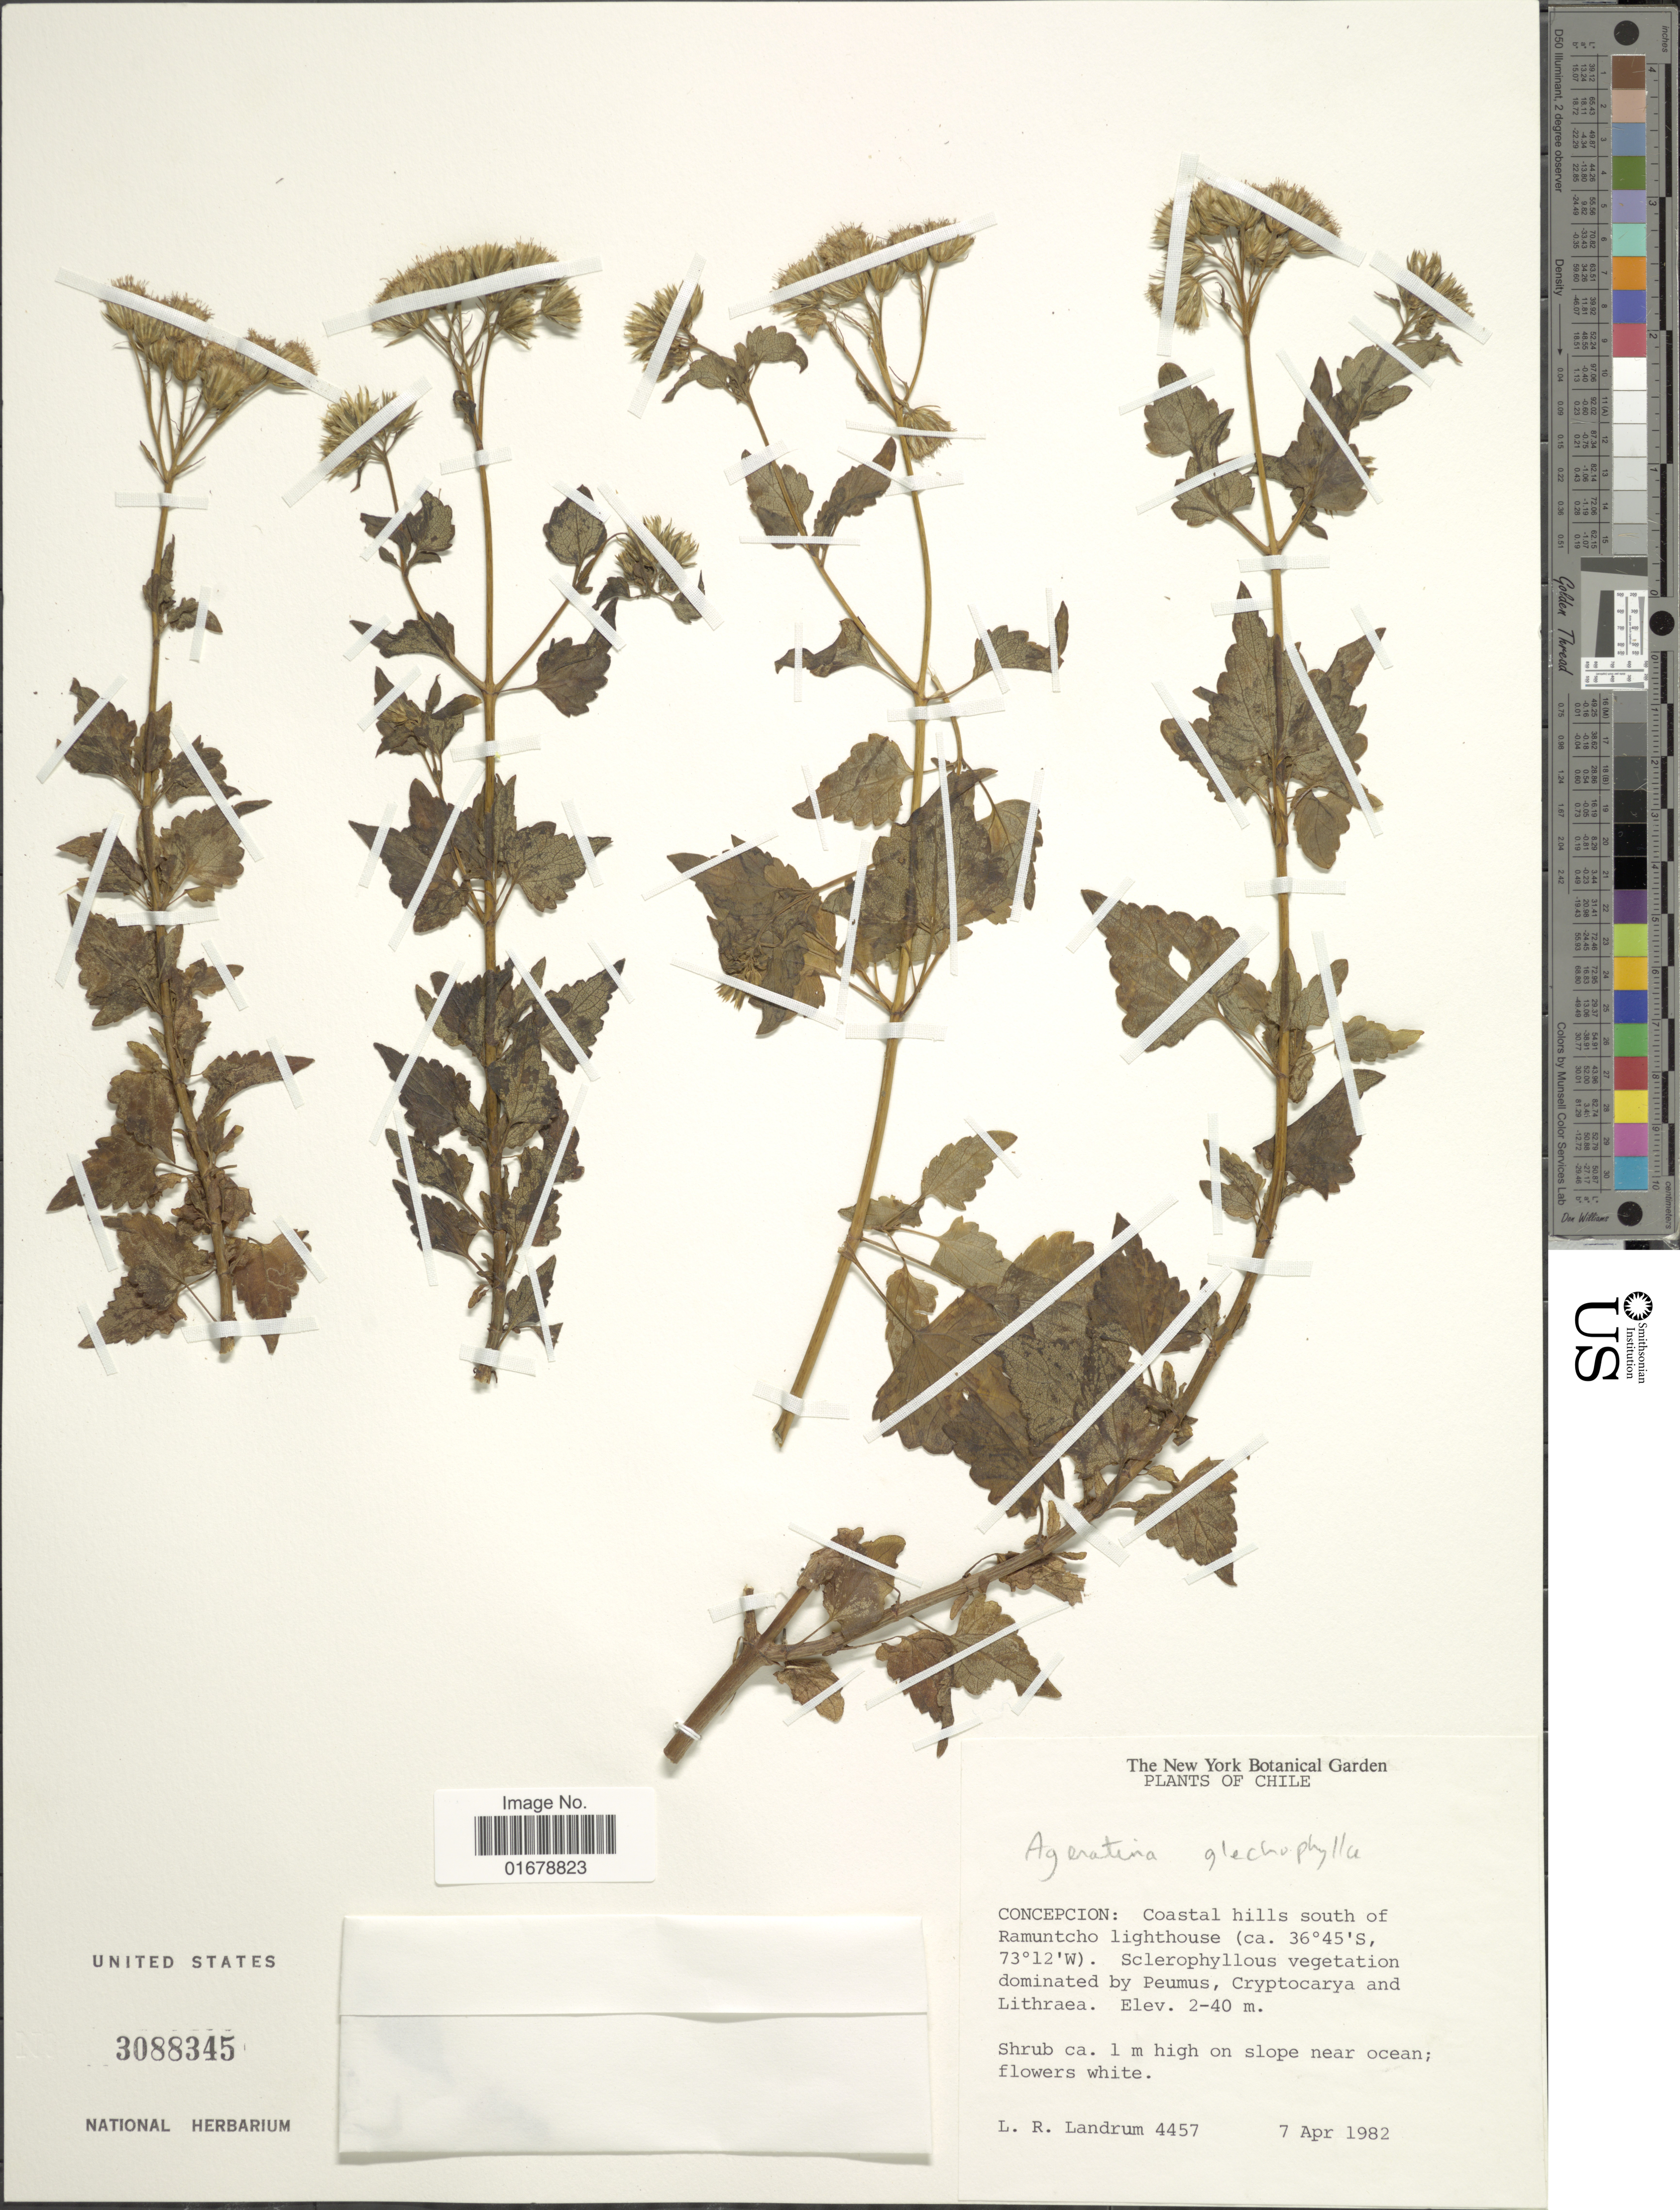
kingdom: Plantae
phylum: Tracheophyta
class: Magnoliopsida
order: Asterales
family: Asteraceae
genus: Ageratina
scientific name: Ageratina glechonophylla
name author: (Less.) R.M. King & H. Rob.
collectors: L. R. Landrum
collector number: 4457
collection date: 1982-04-07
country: Chile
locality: Concepcion: Coastal hills south of Ramuntcho Lighthouse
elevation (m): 2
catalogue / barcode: US 3088345